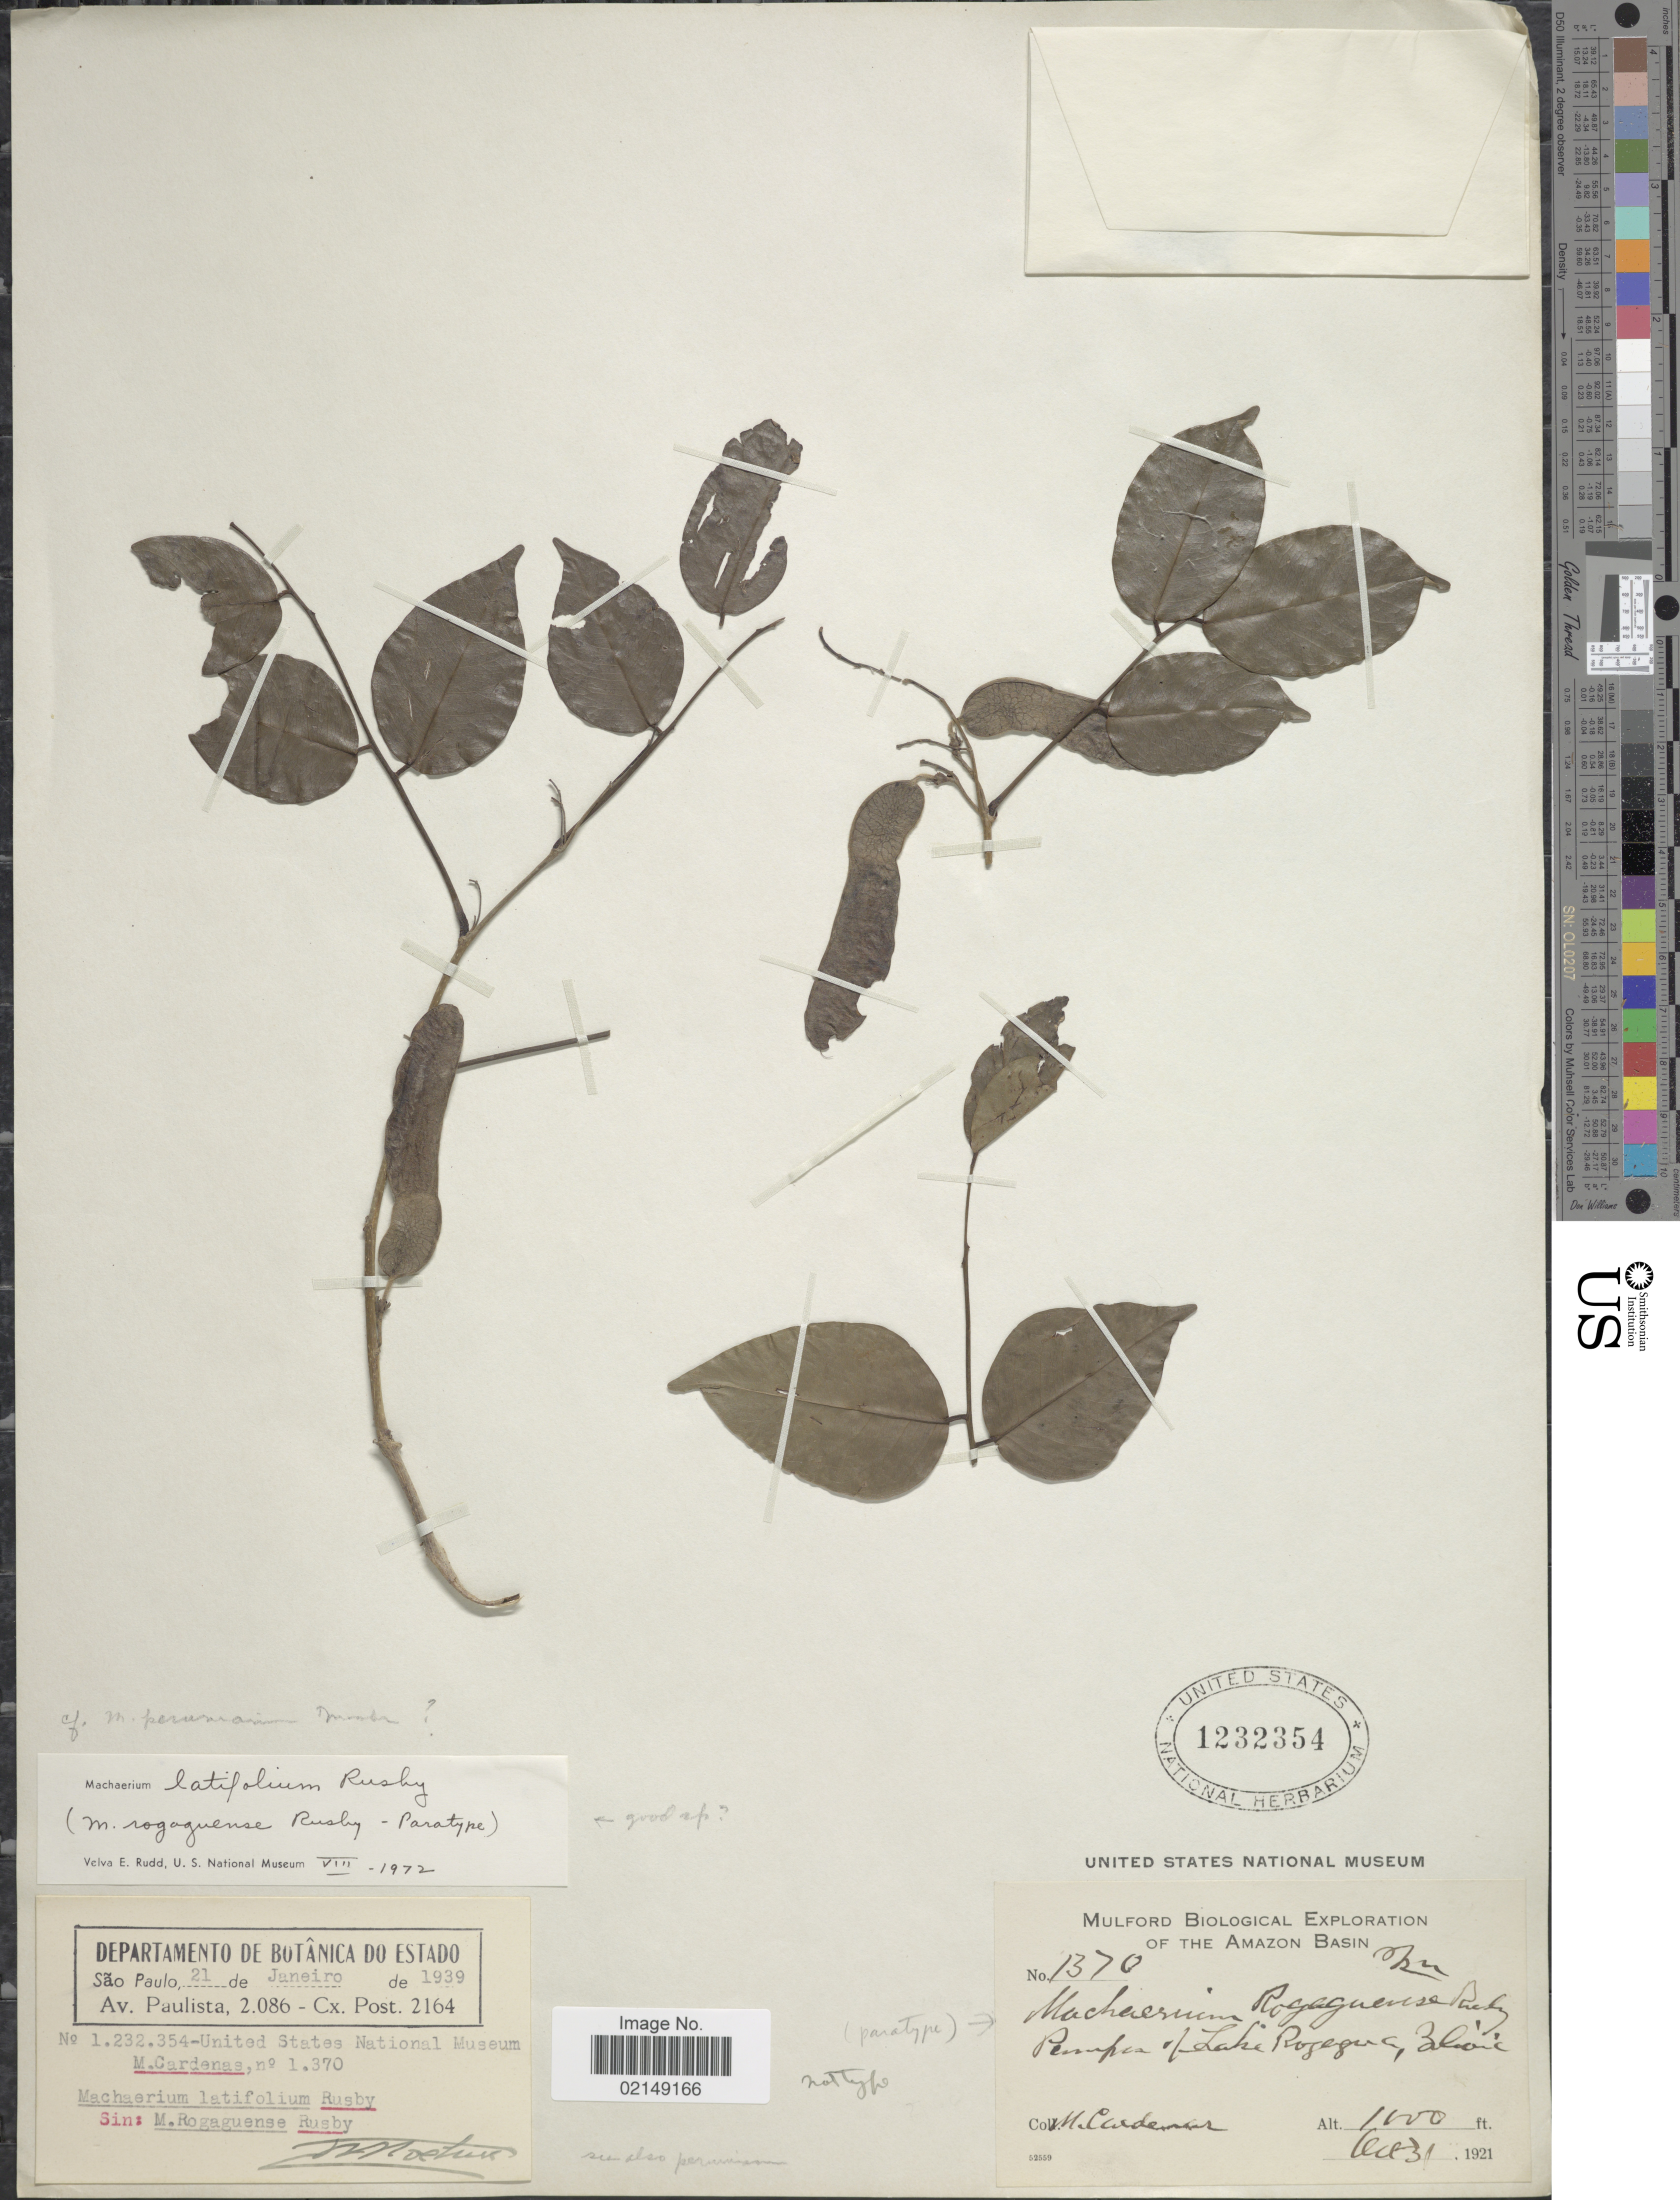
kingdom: Plantae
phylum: Tracheophyta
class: Magnoliopsida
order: Fabales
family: Fabaceae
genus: Machaerium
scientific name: Machaerium latifolium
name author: Rusby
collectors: M. Cárdenas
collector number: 1370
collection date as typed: Oct. 31, 1921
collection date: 1921-10-31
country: Bolivia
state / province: Beni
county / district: José Ballivián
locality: Pampas near Lake Rogagua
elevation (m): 305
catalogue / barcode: US 1232354